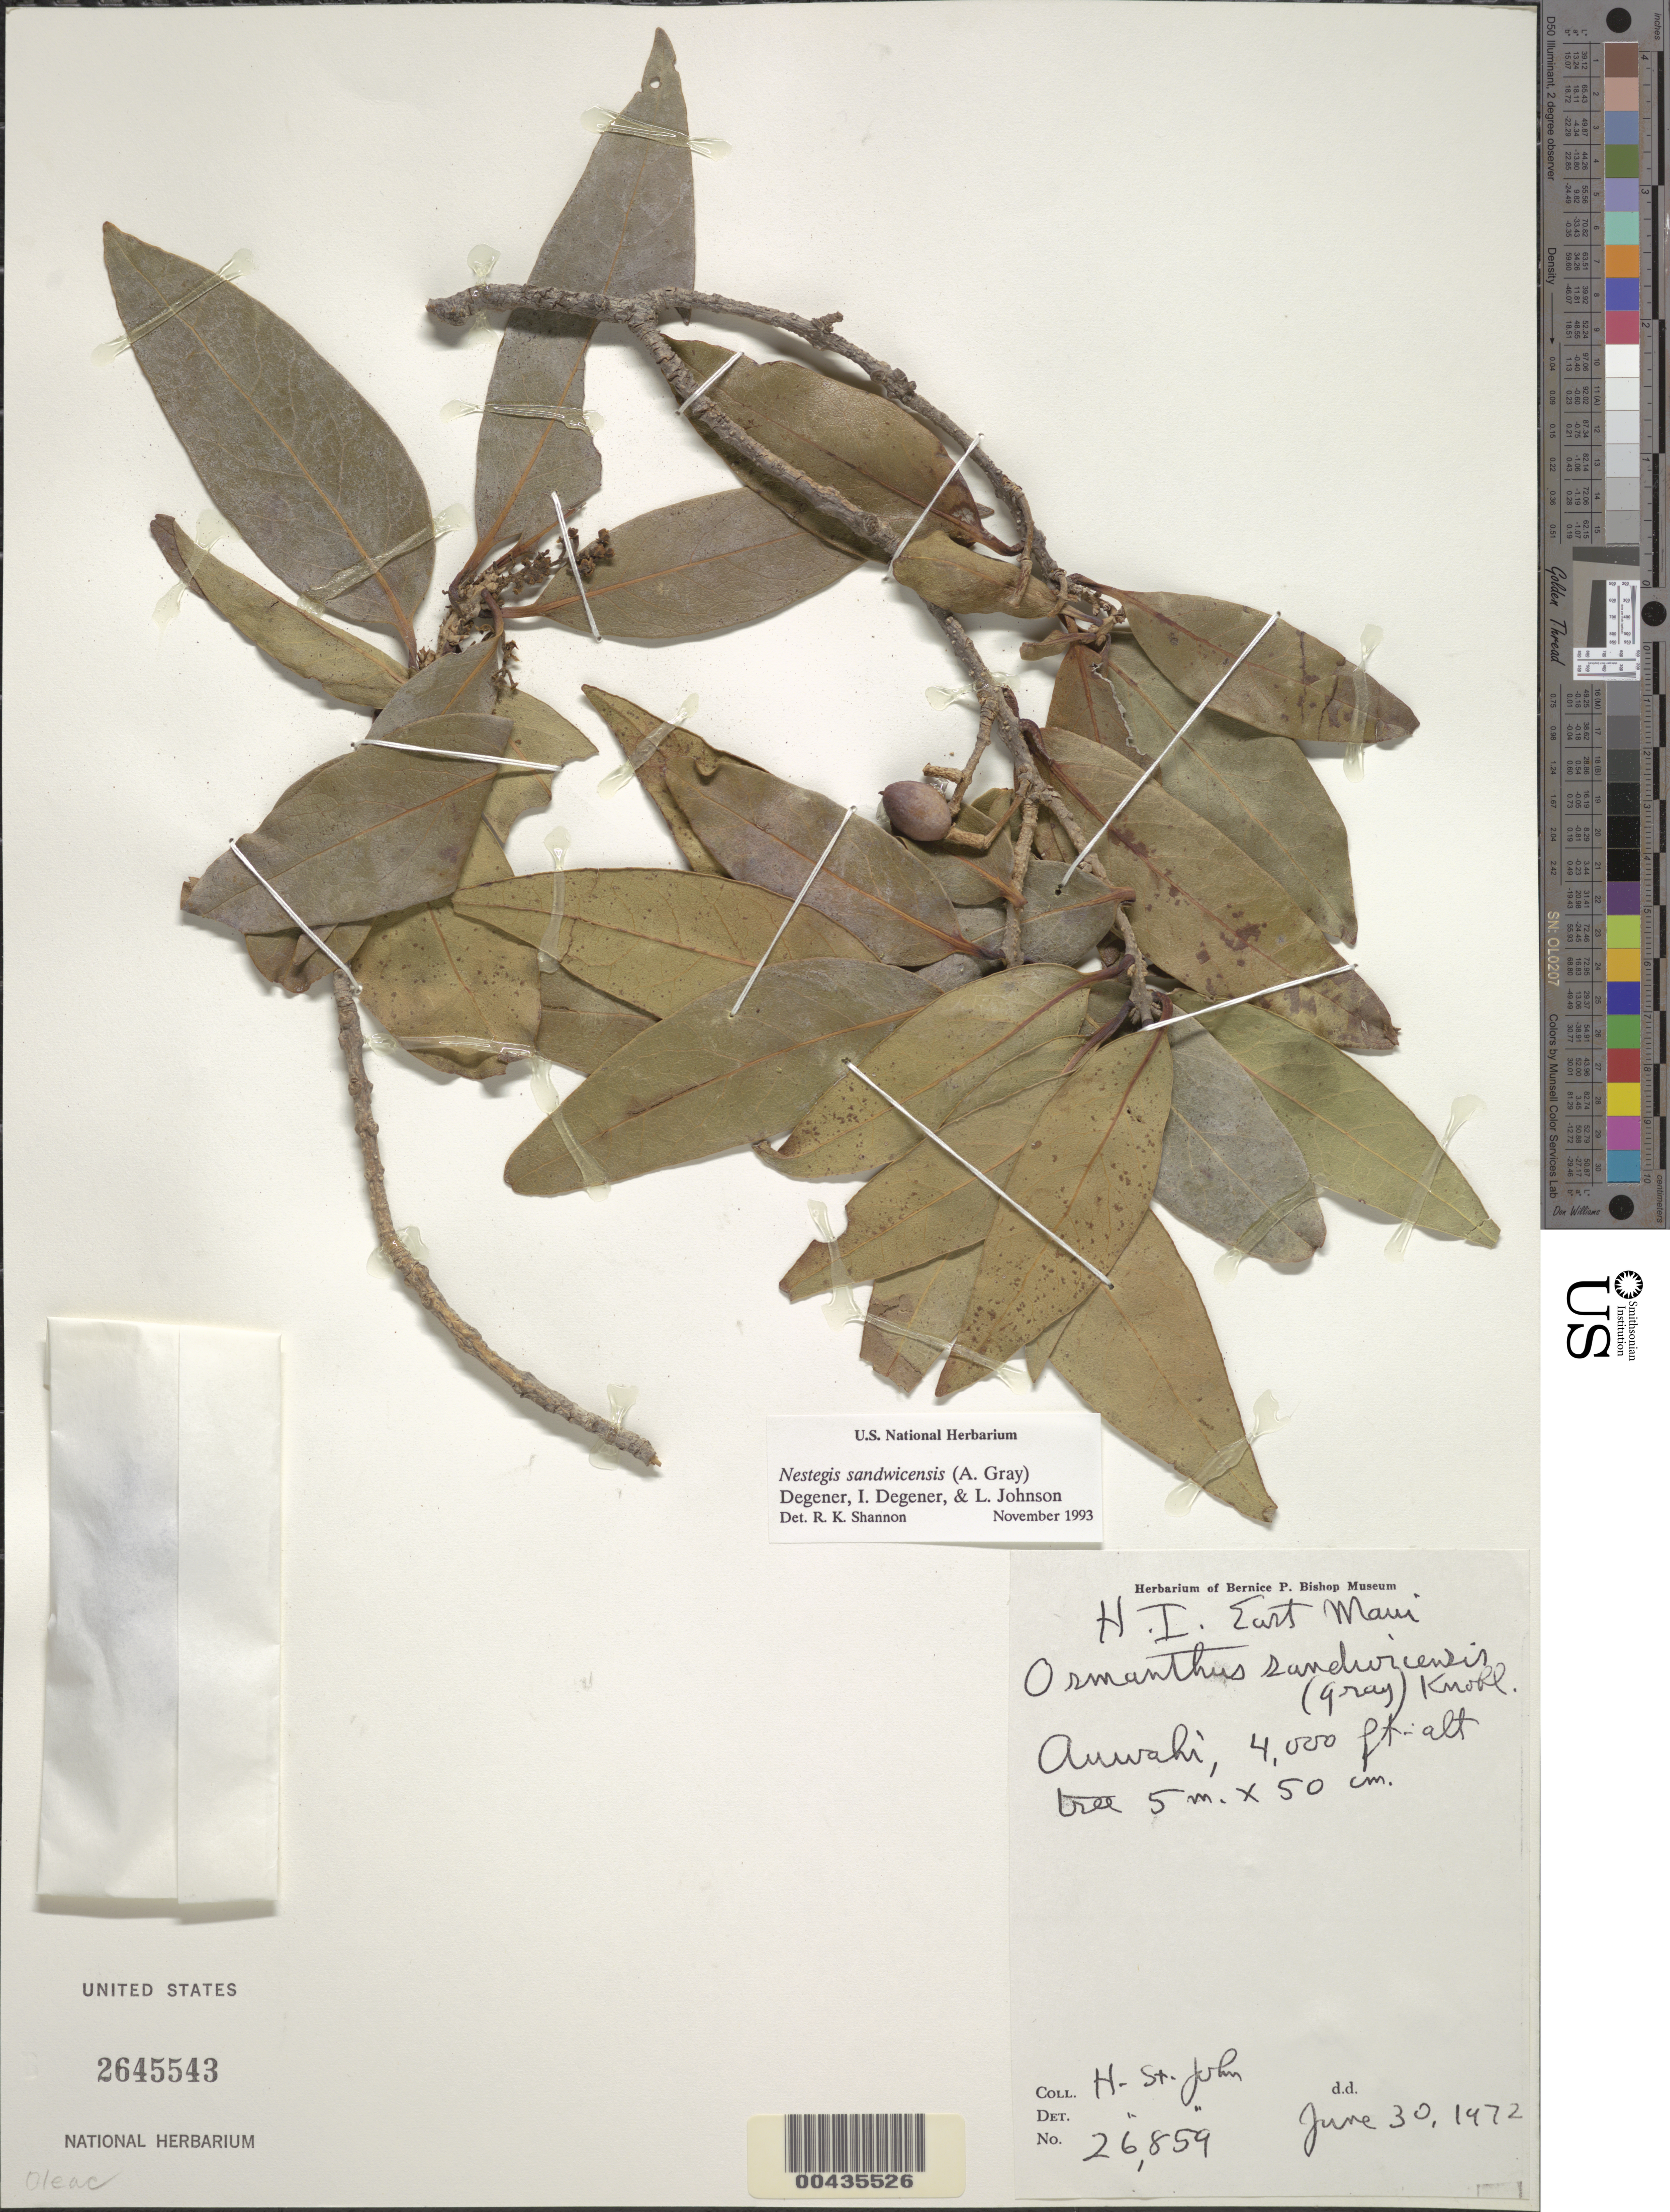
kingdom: Plantae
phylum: Tracheophyta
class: Magnoliopsida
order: Lamiales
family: Oleaceae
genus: Notelaea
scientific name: Notelaea sandwicensis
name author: (A. Gray) Hong-Wa & Besnard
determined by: Wagner, W. L., (BOT), Smithsonian Institution - National Museum of Natural History (UNITED STATES)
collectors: H. St. John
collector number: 26859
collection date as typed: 30 Jun 1972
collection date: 1972-06-30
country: United States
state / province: Hawaii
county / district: Maui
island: Maui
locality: Auwahi, E Maui, Maui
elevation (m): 1219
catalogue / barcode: US 2645543